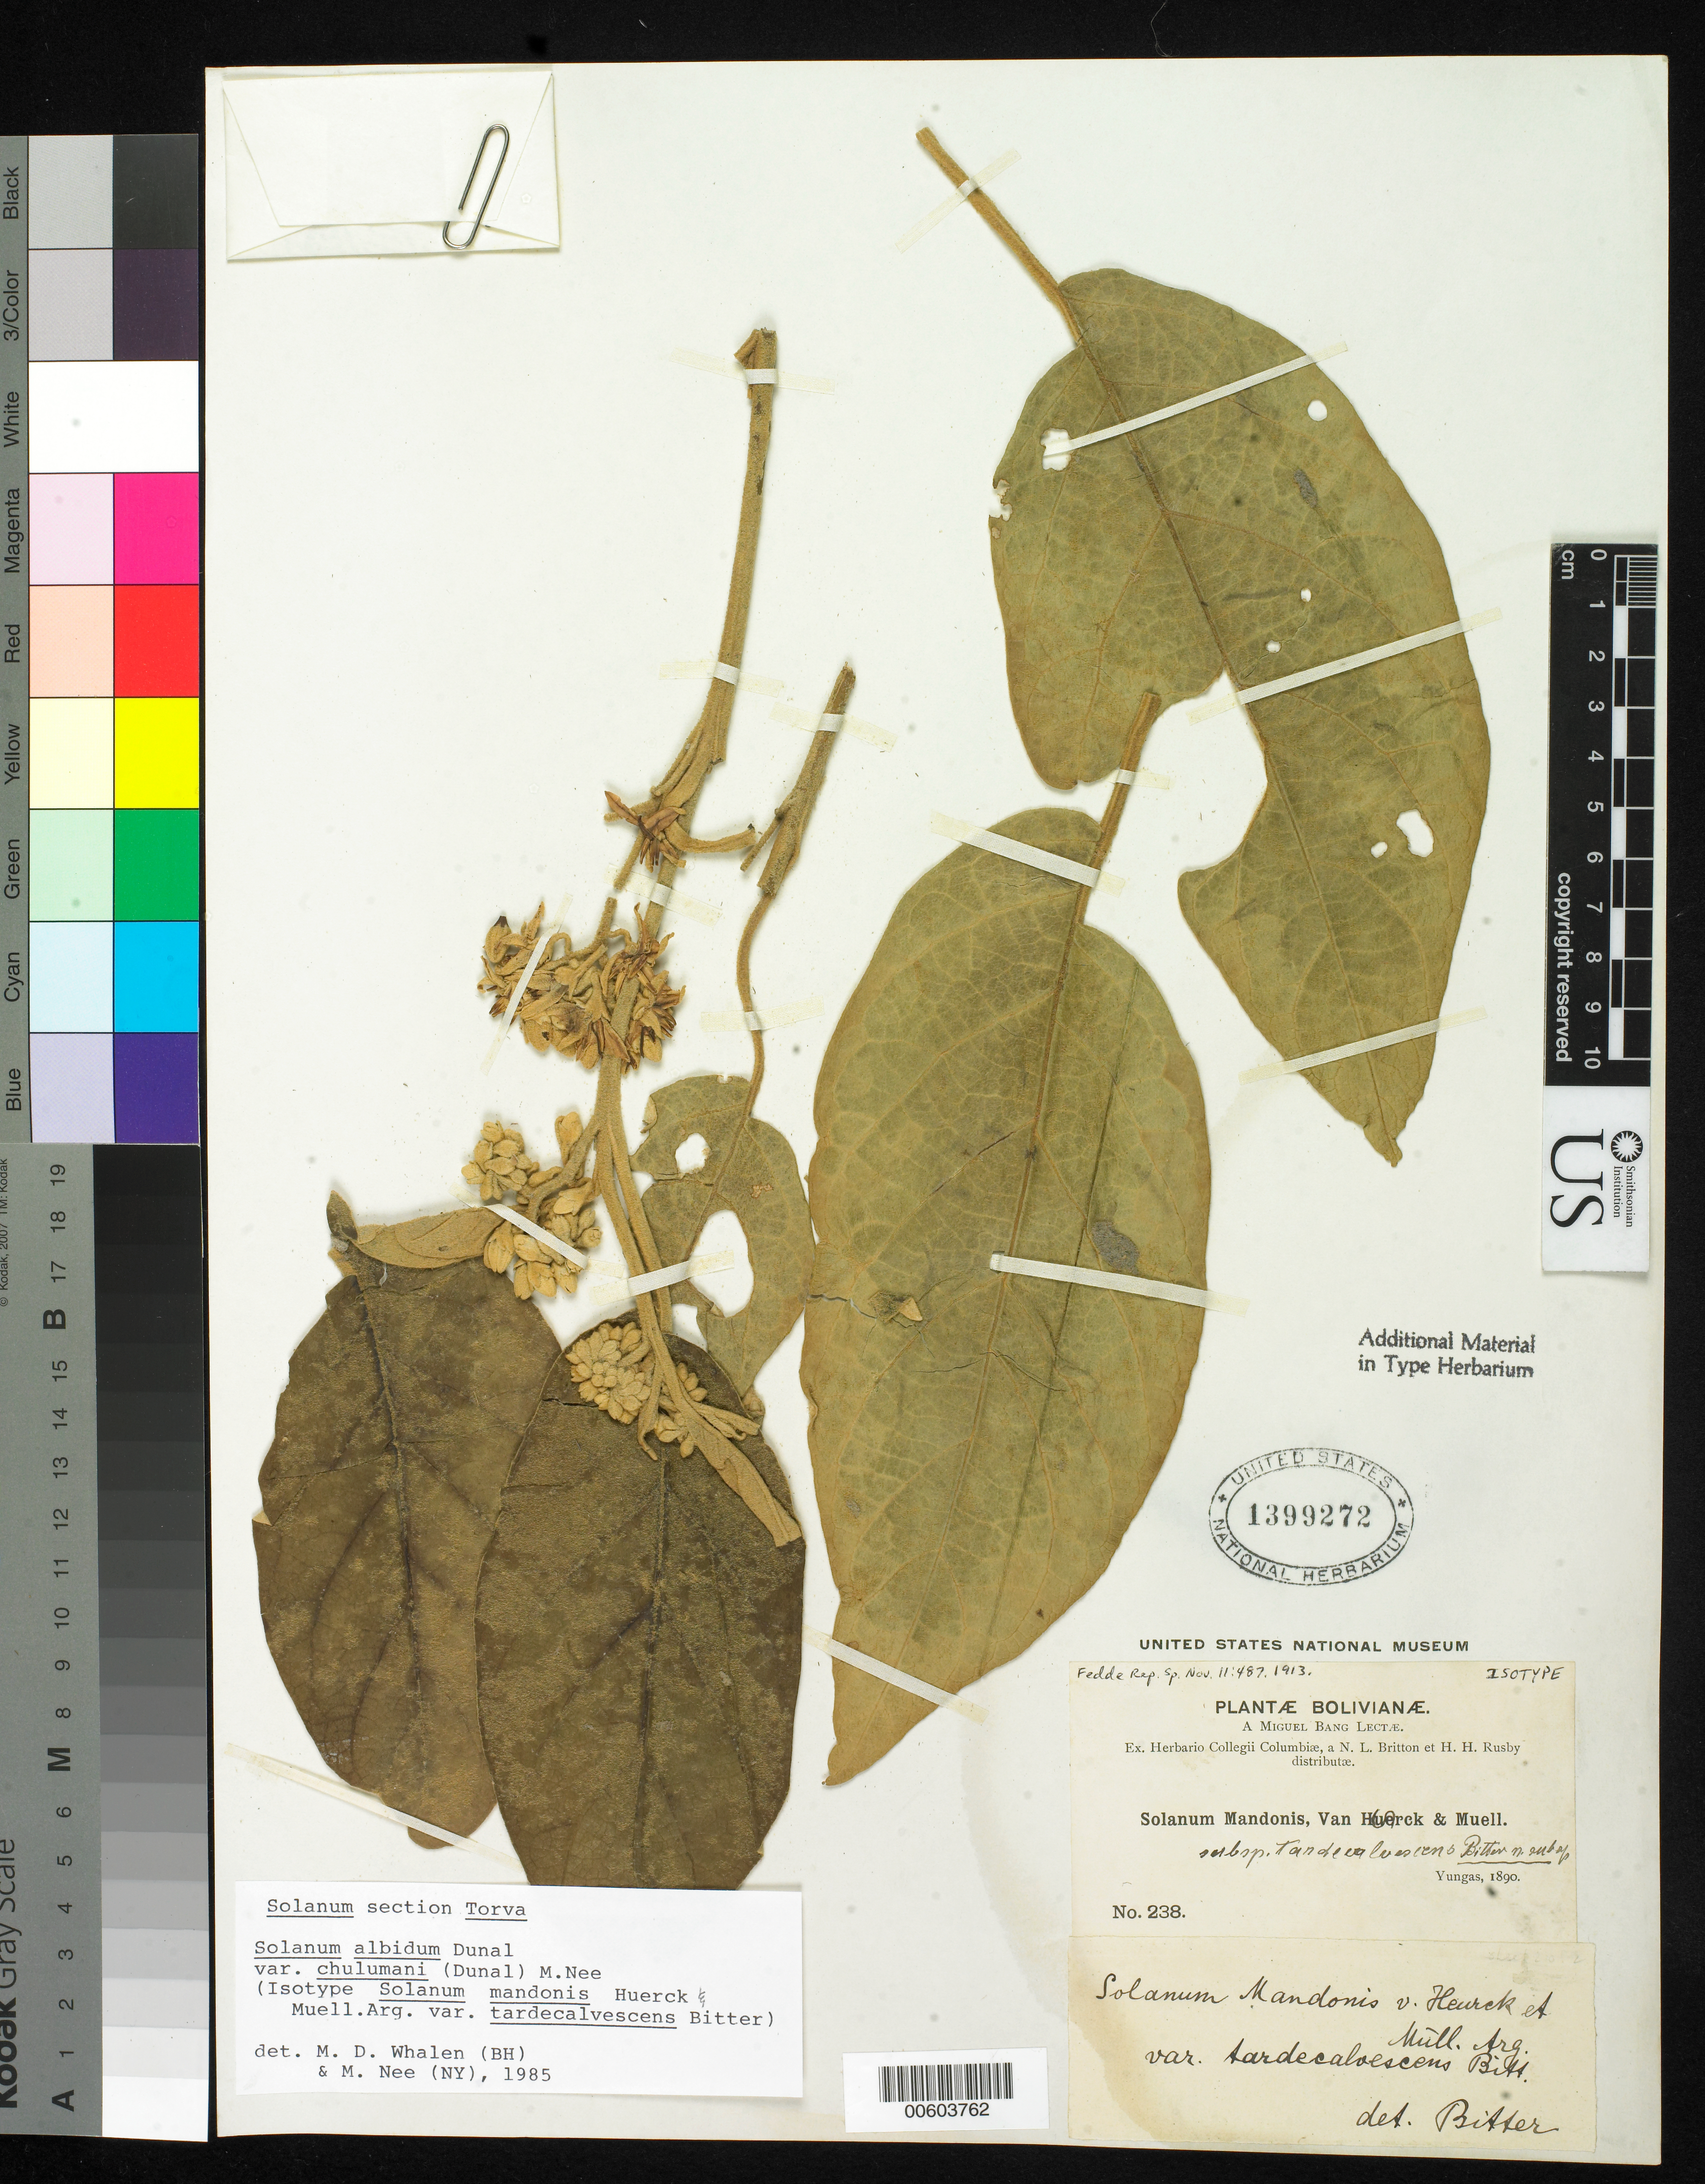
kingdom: Plantae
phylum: Tracheophyta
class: Magnoliopsida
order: Solanales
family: Solanaceae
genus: Solanum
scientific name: Solanum mandonis var. tardecalvescens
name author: Bitter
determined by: Whalen, M. D.; Nee, M. H.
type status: Isotype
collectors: M. Bang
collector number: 238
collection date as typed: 1890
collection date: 1890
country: Bolivia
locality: Yungas.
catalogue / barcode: US 1399272